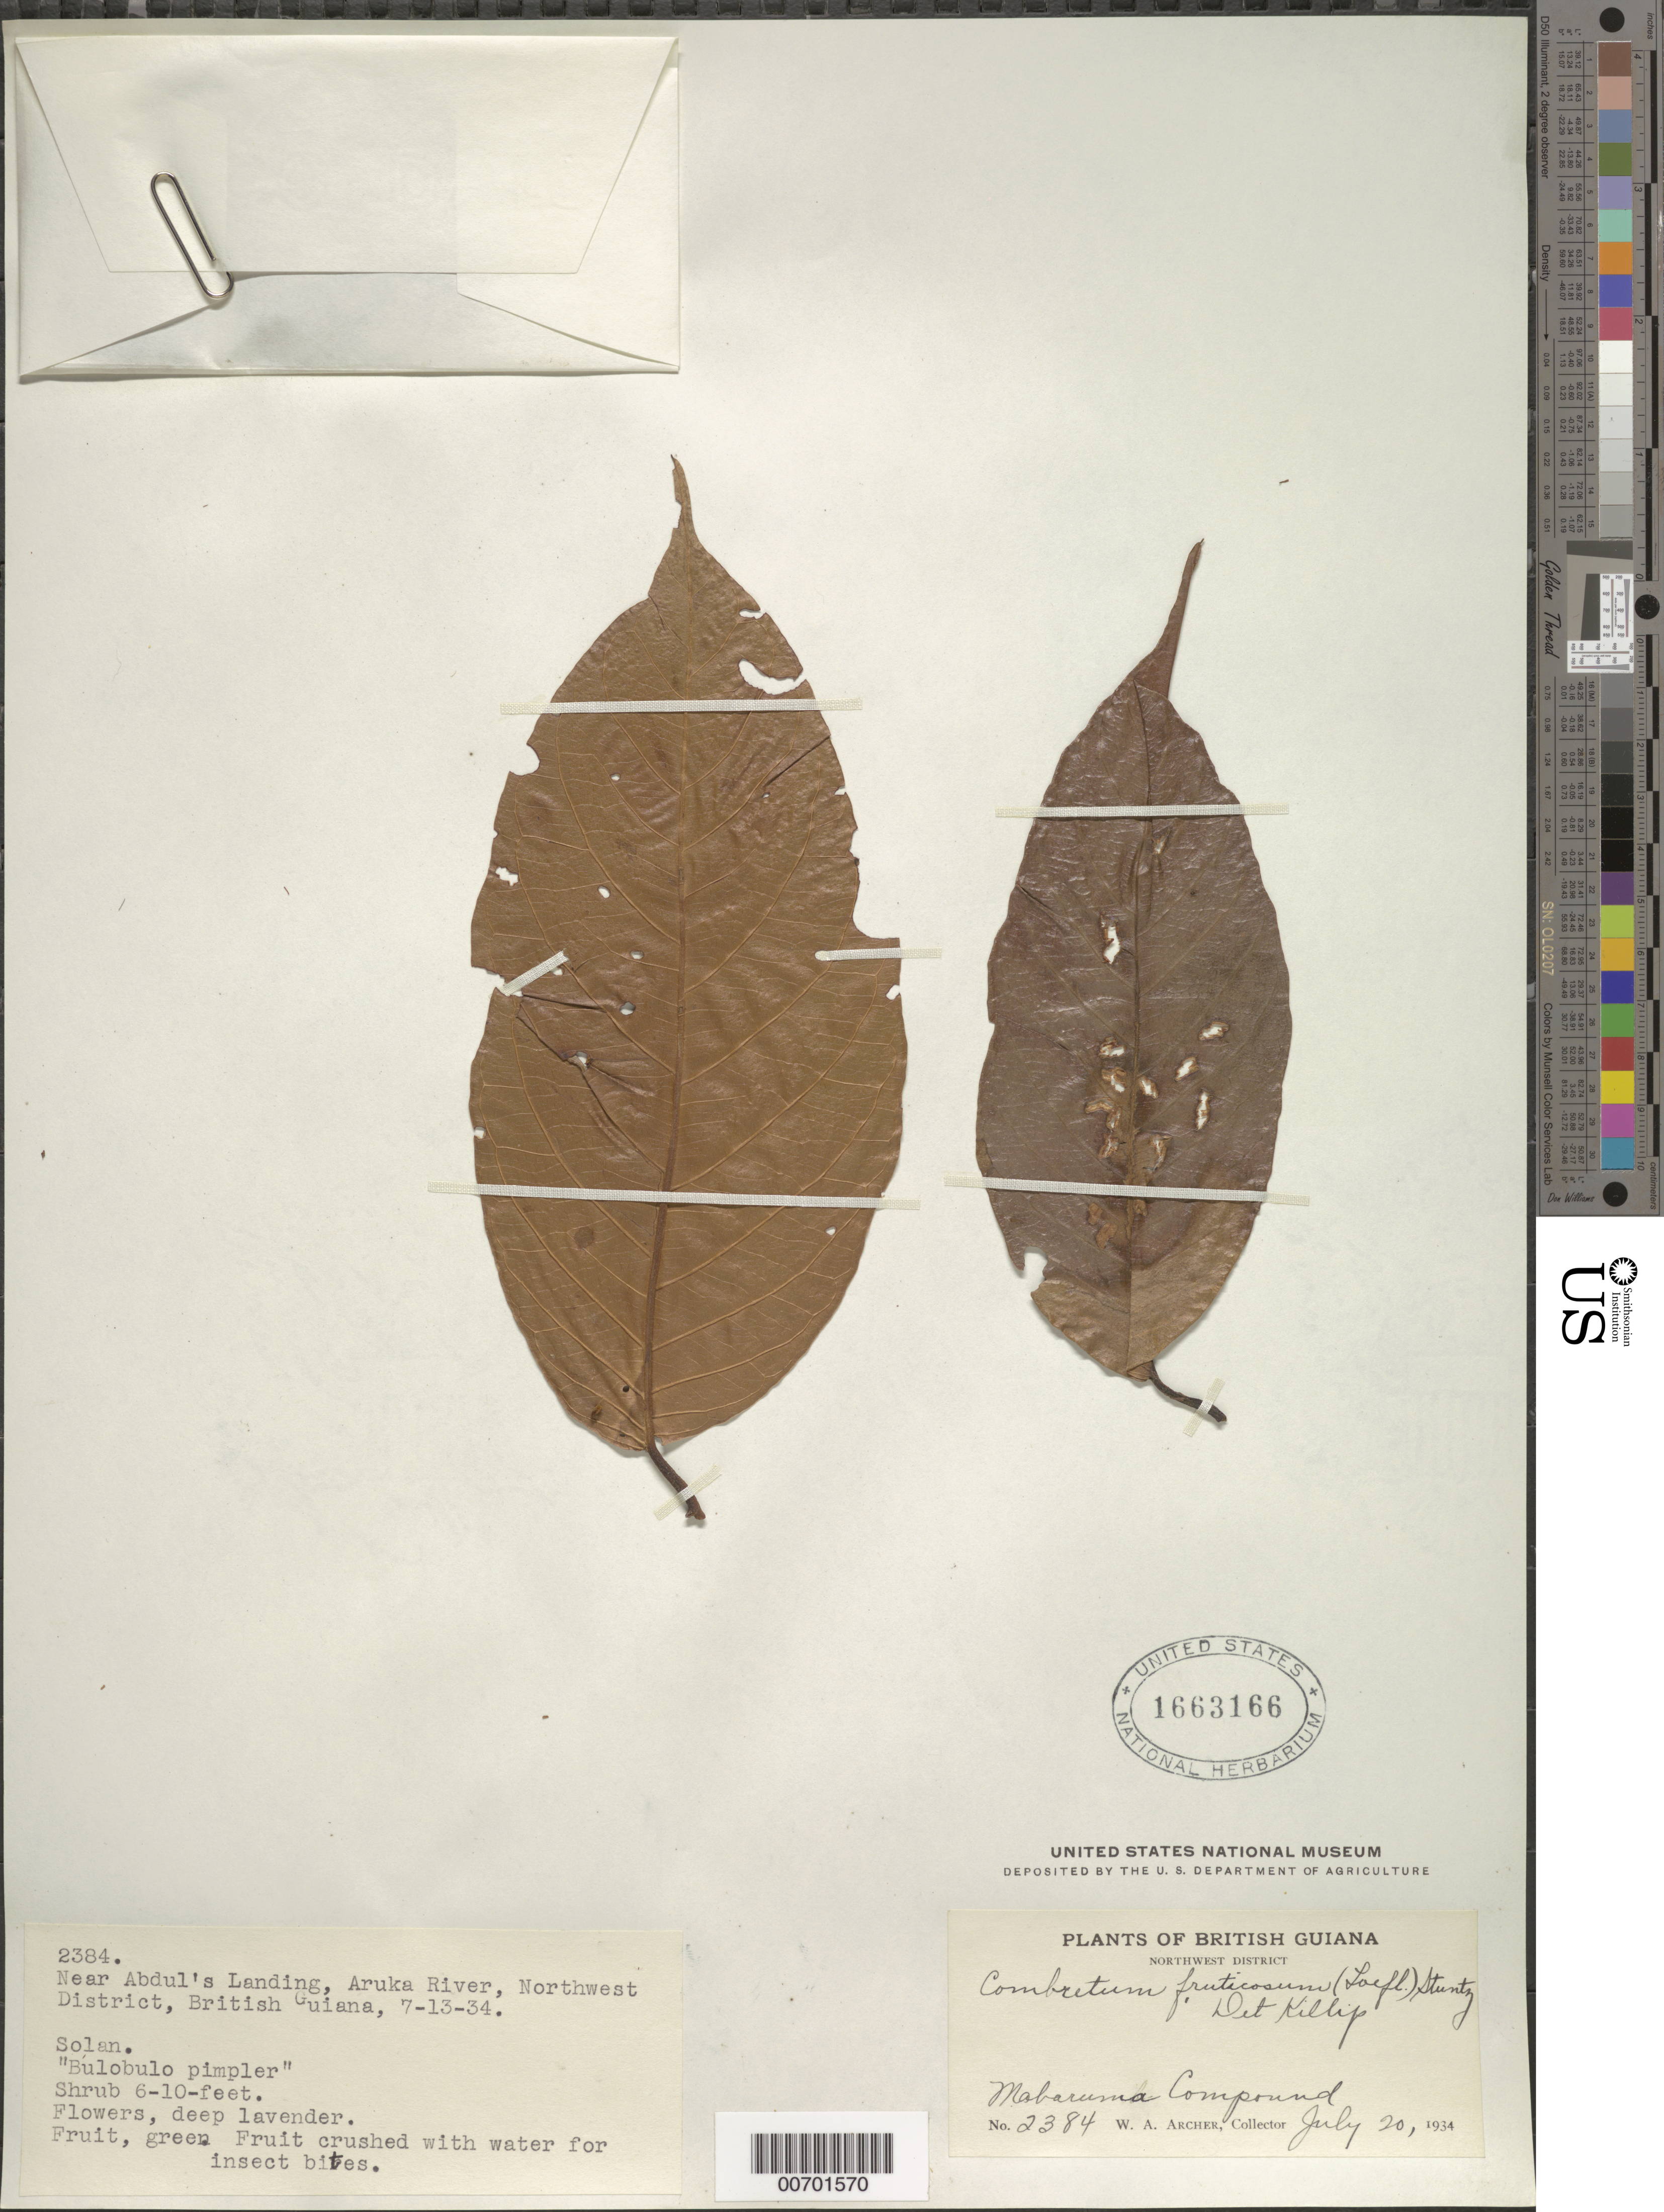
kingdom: Plantae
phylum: Tracheophyta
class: Magnoliopsida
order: Myrtales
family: Combretaceae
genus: Combretum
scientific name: Combretum fruticosum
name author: (Loefl.) Stuntz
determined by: Killip, Ellsworth P.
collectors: W. A. Archer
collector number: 2384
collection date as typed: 20-Jul-34 to 22-Jul-34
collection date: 1934-07-20/1934-07-22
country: Guyana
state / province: Barima-Waini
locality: Aruka R., near Abdul's Landing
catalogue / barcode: US 1663166